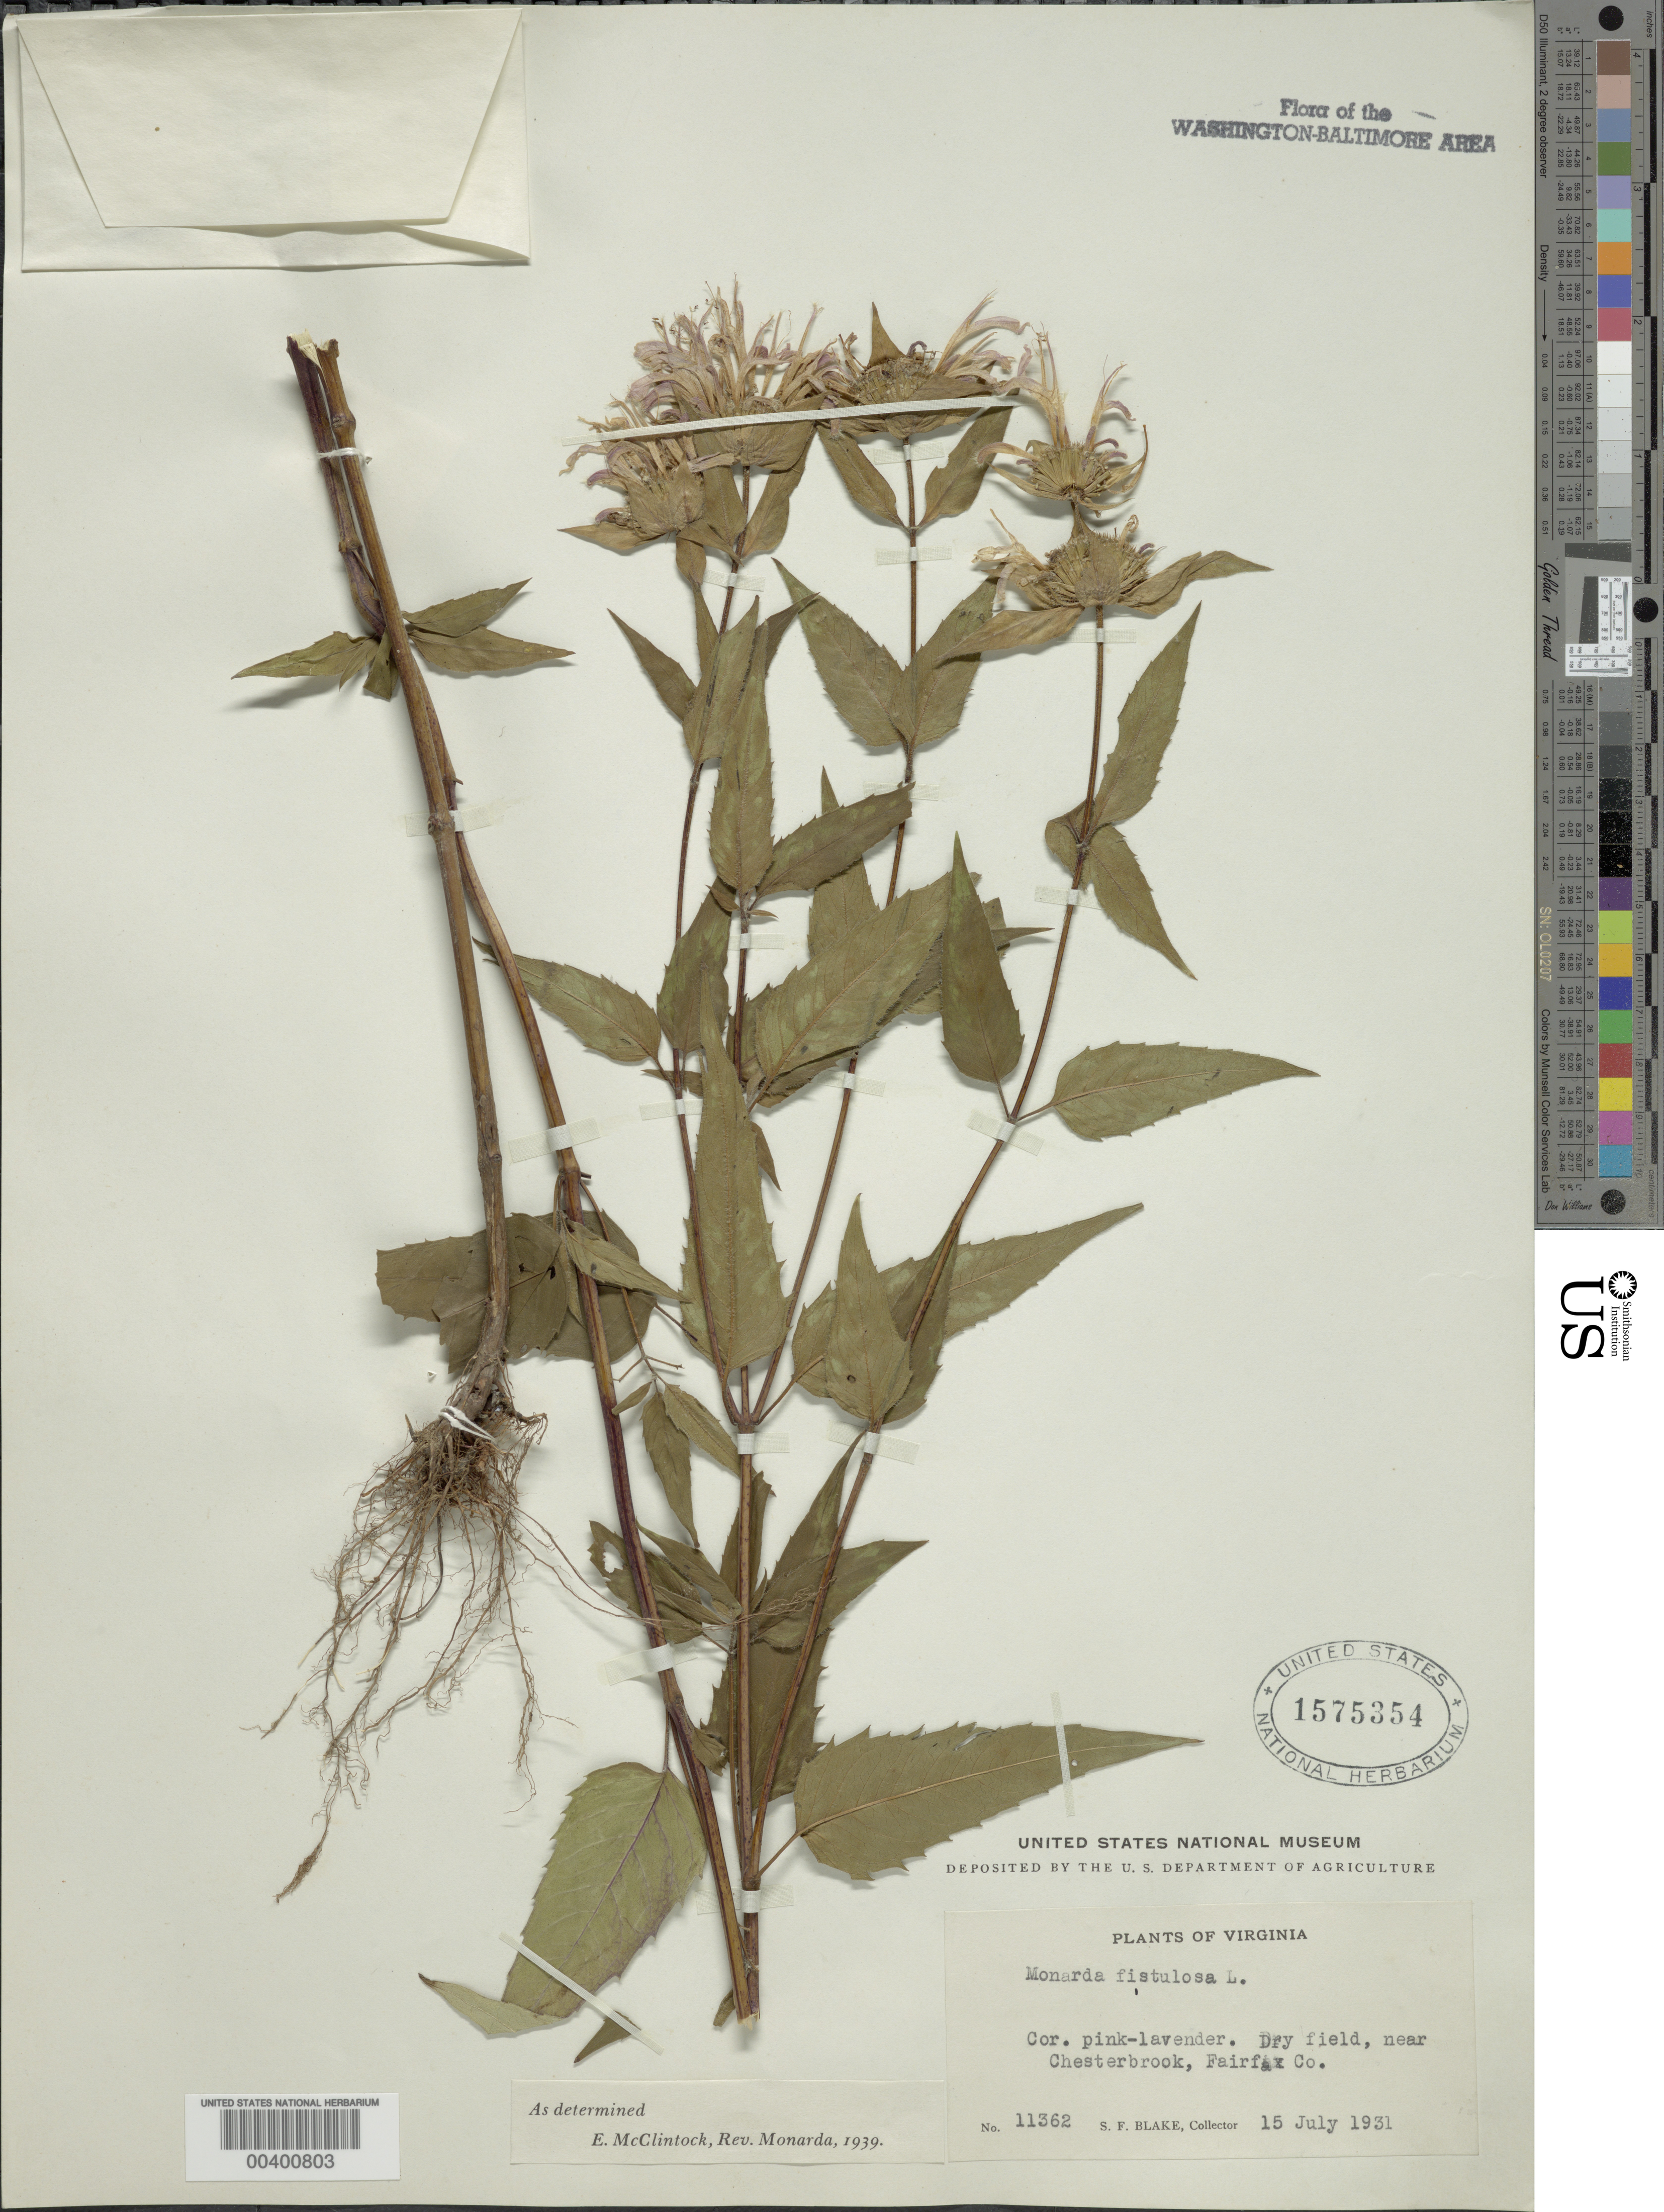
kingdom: Plantae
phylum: Tracheophyta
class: Magnoliopsida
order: Lamiales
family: Lamiaceae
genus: Monarda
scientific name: Monarda fistulosa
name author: L.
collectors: S. Blake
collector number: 11362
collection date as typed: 15 Jul 1931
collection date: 1931-07-15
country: United States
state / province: Virginia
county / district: Fairfax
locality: Near Chesterbrook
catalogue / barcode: US 1575354